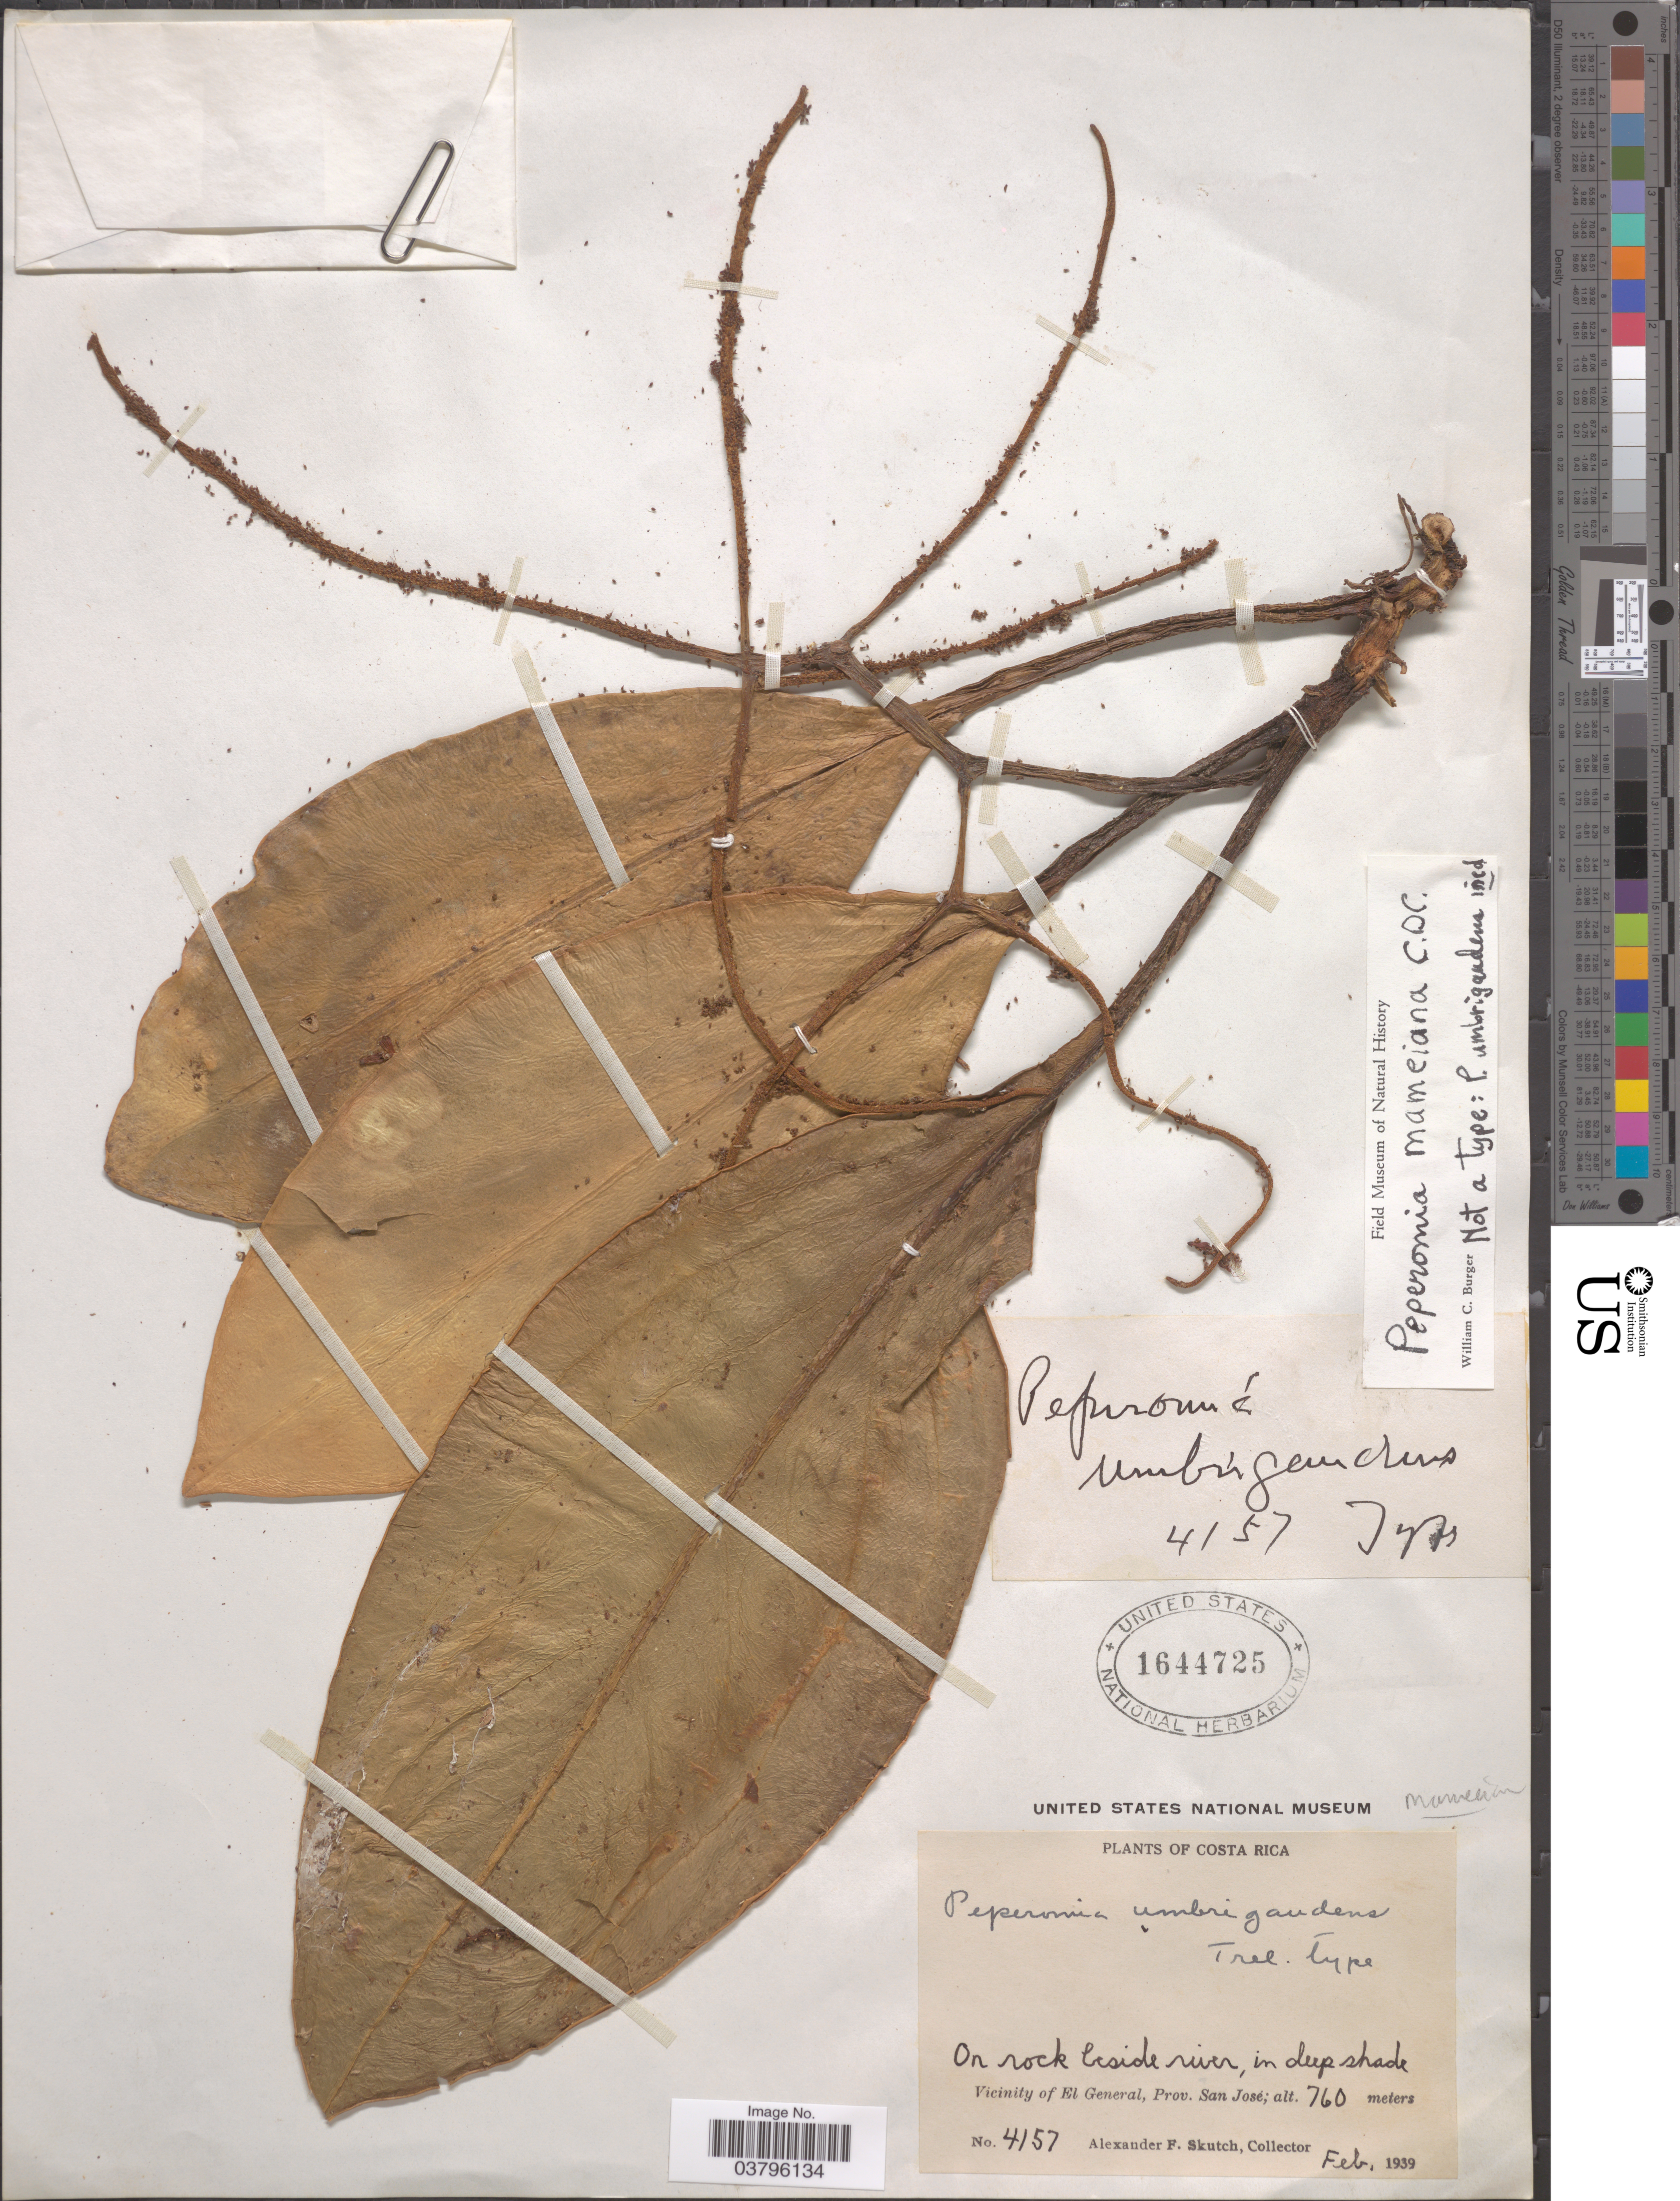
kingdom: Plantae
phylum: Tracheophyta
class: Magnoliopsida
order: Piperales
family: Piperaceae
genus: Peperomia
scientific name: Peperomia mameiana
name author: C. DC.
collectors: A. F. Skutch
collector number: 4157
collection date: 1939-02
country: Costa Rica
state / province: San José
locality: Vicinity of El General.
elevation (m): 760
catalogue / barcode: US 1644725